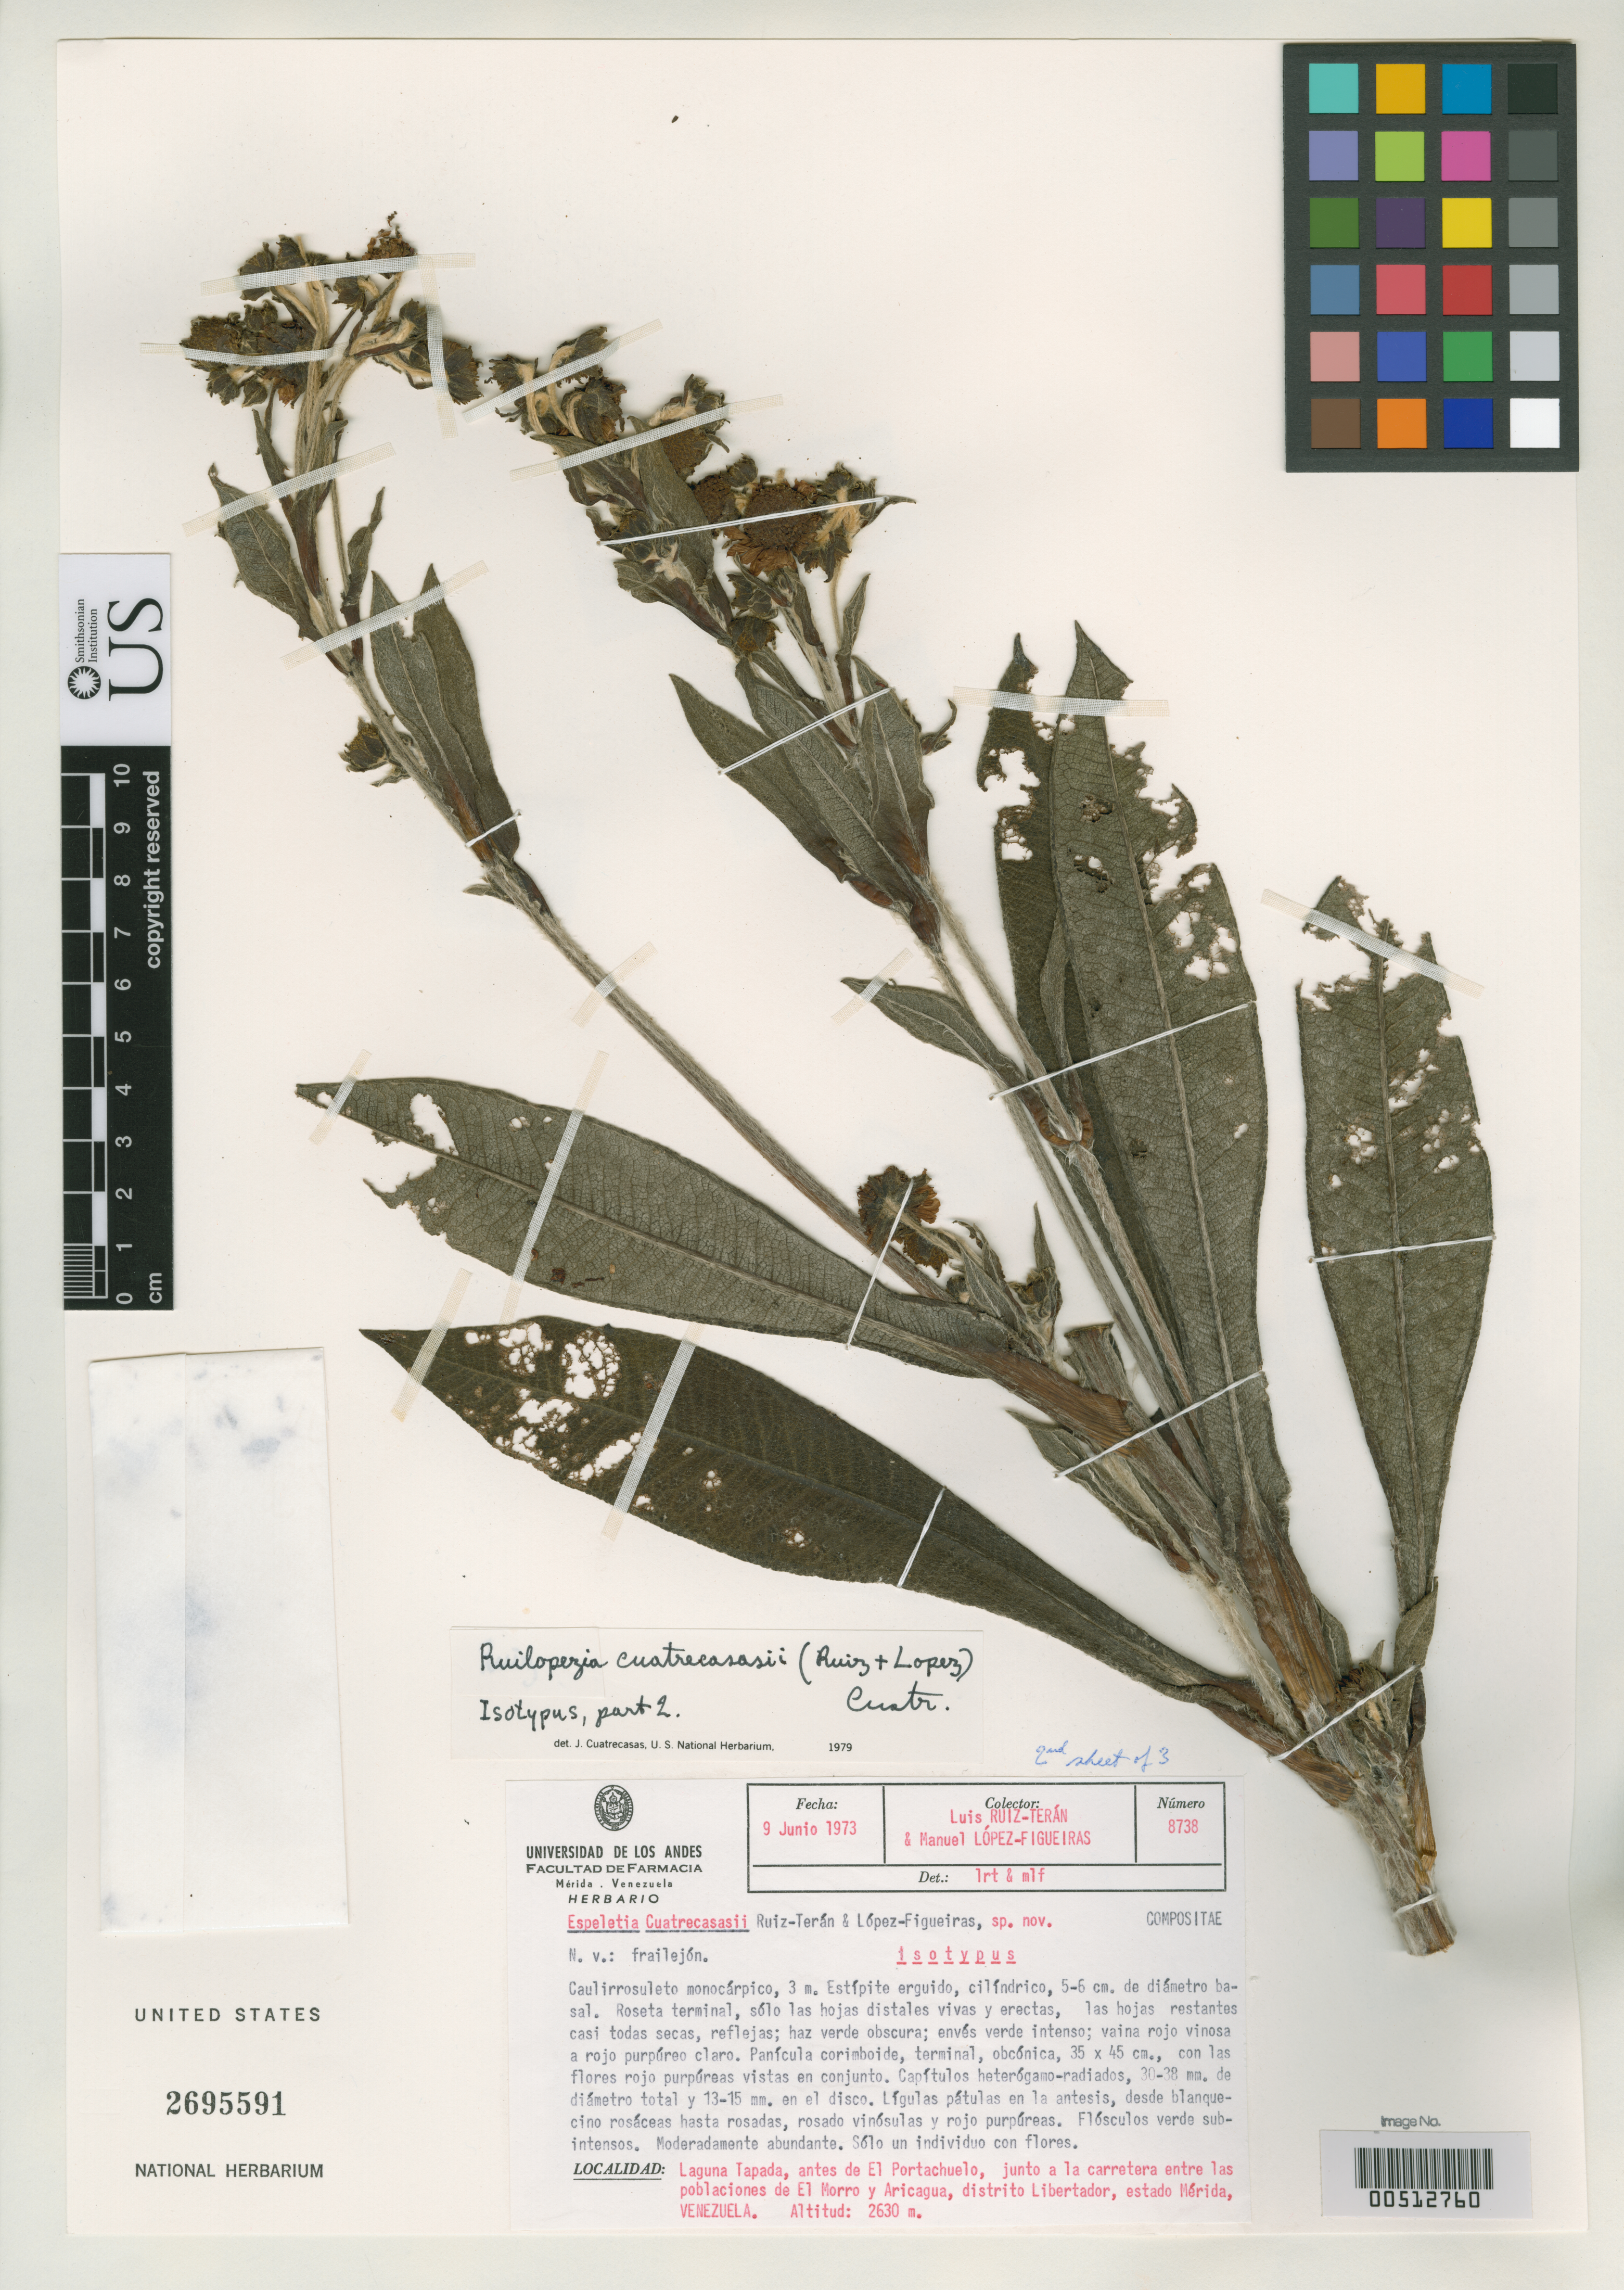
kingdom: Plantae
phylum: Tracheophyta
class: Magnoliopsida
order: Asterales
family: Asteraceae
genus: Espeletia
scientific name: Espeletia cuatrecasasii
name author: Ruíz-Terán & López Fig.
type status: Isotype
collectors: L. E. Ruíz-Terán & M. López Figueiras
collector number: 8738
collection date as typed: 09 Jun 1973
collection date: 1973-06-09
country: Venezuela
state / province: Mérida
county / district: Libertador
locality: Laguna Tapada, antes de El Portachuelo, between El Morro and Aricagua.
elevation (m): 2630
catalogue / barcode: US 2695591